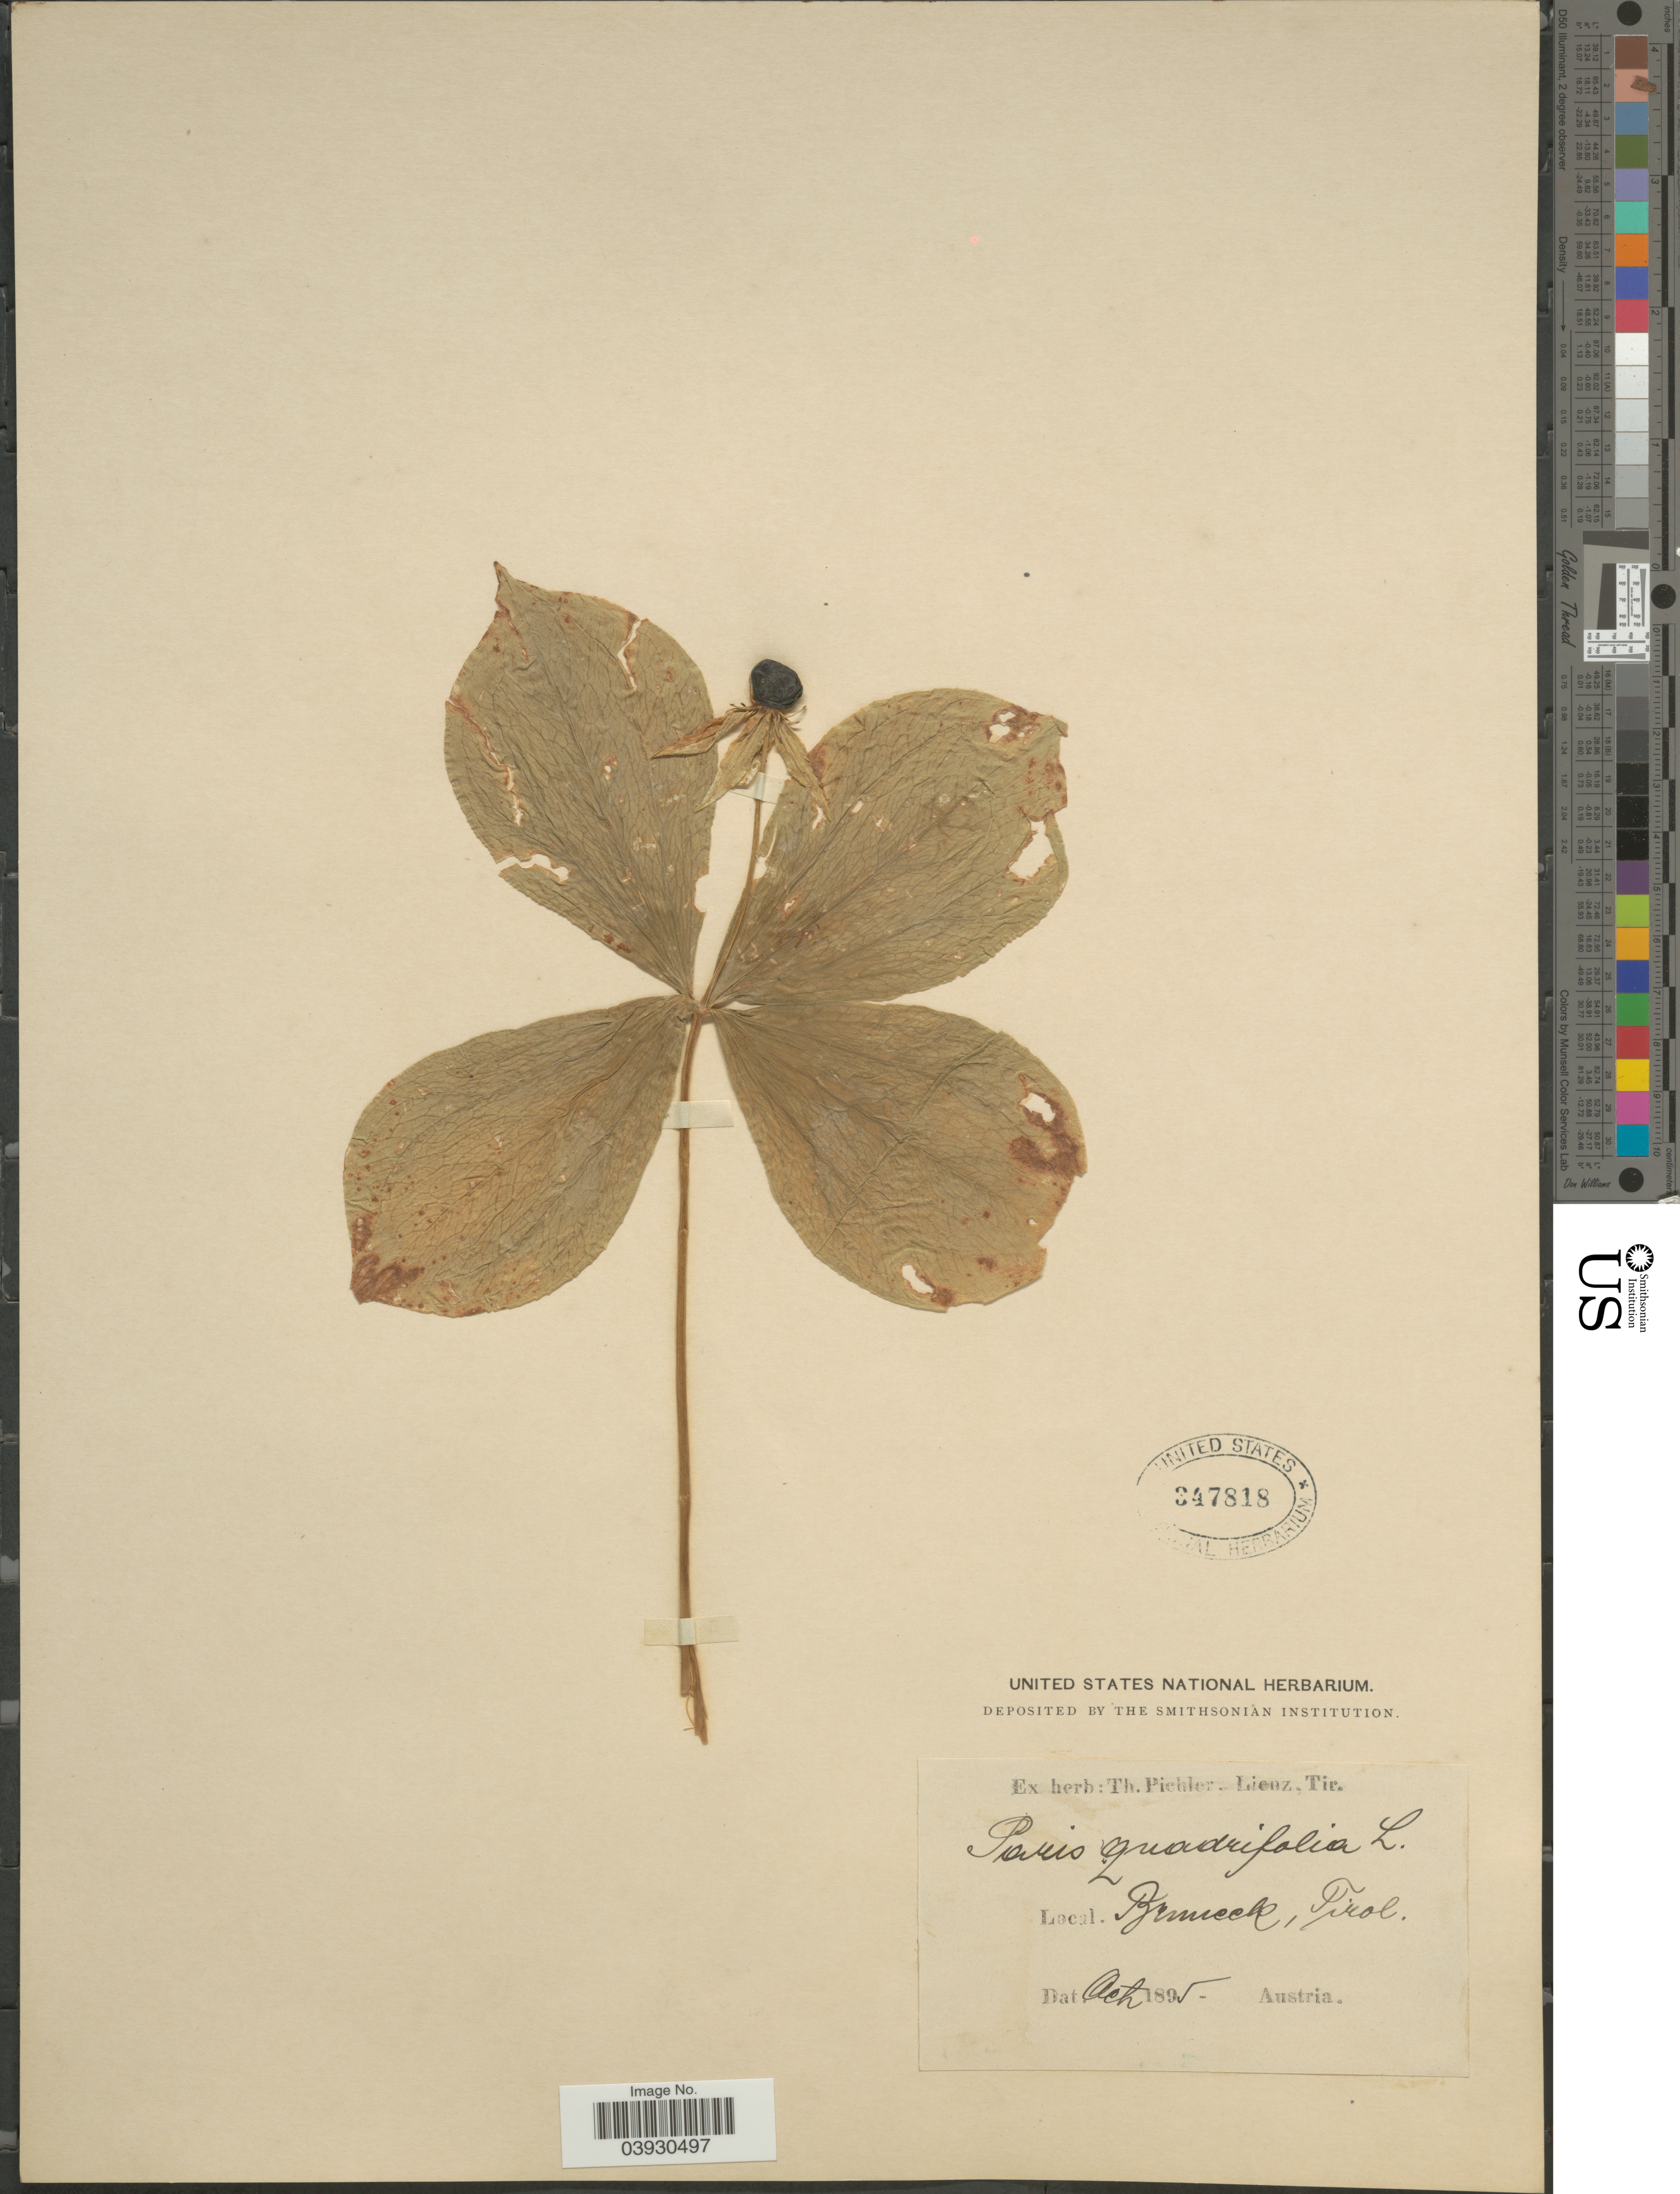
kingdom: Plantae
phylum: Tracheophyta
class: Liliopsida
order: Liliales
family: Melanthiaceae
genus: Paris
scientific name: Paris quadrifolia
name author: L.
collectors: ex herb. T. Pichler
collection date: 1895-10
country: Italy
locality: Bruneck.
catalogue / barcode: US 347818